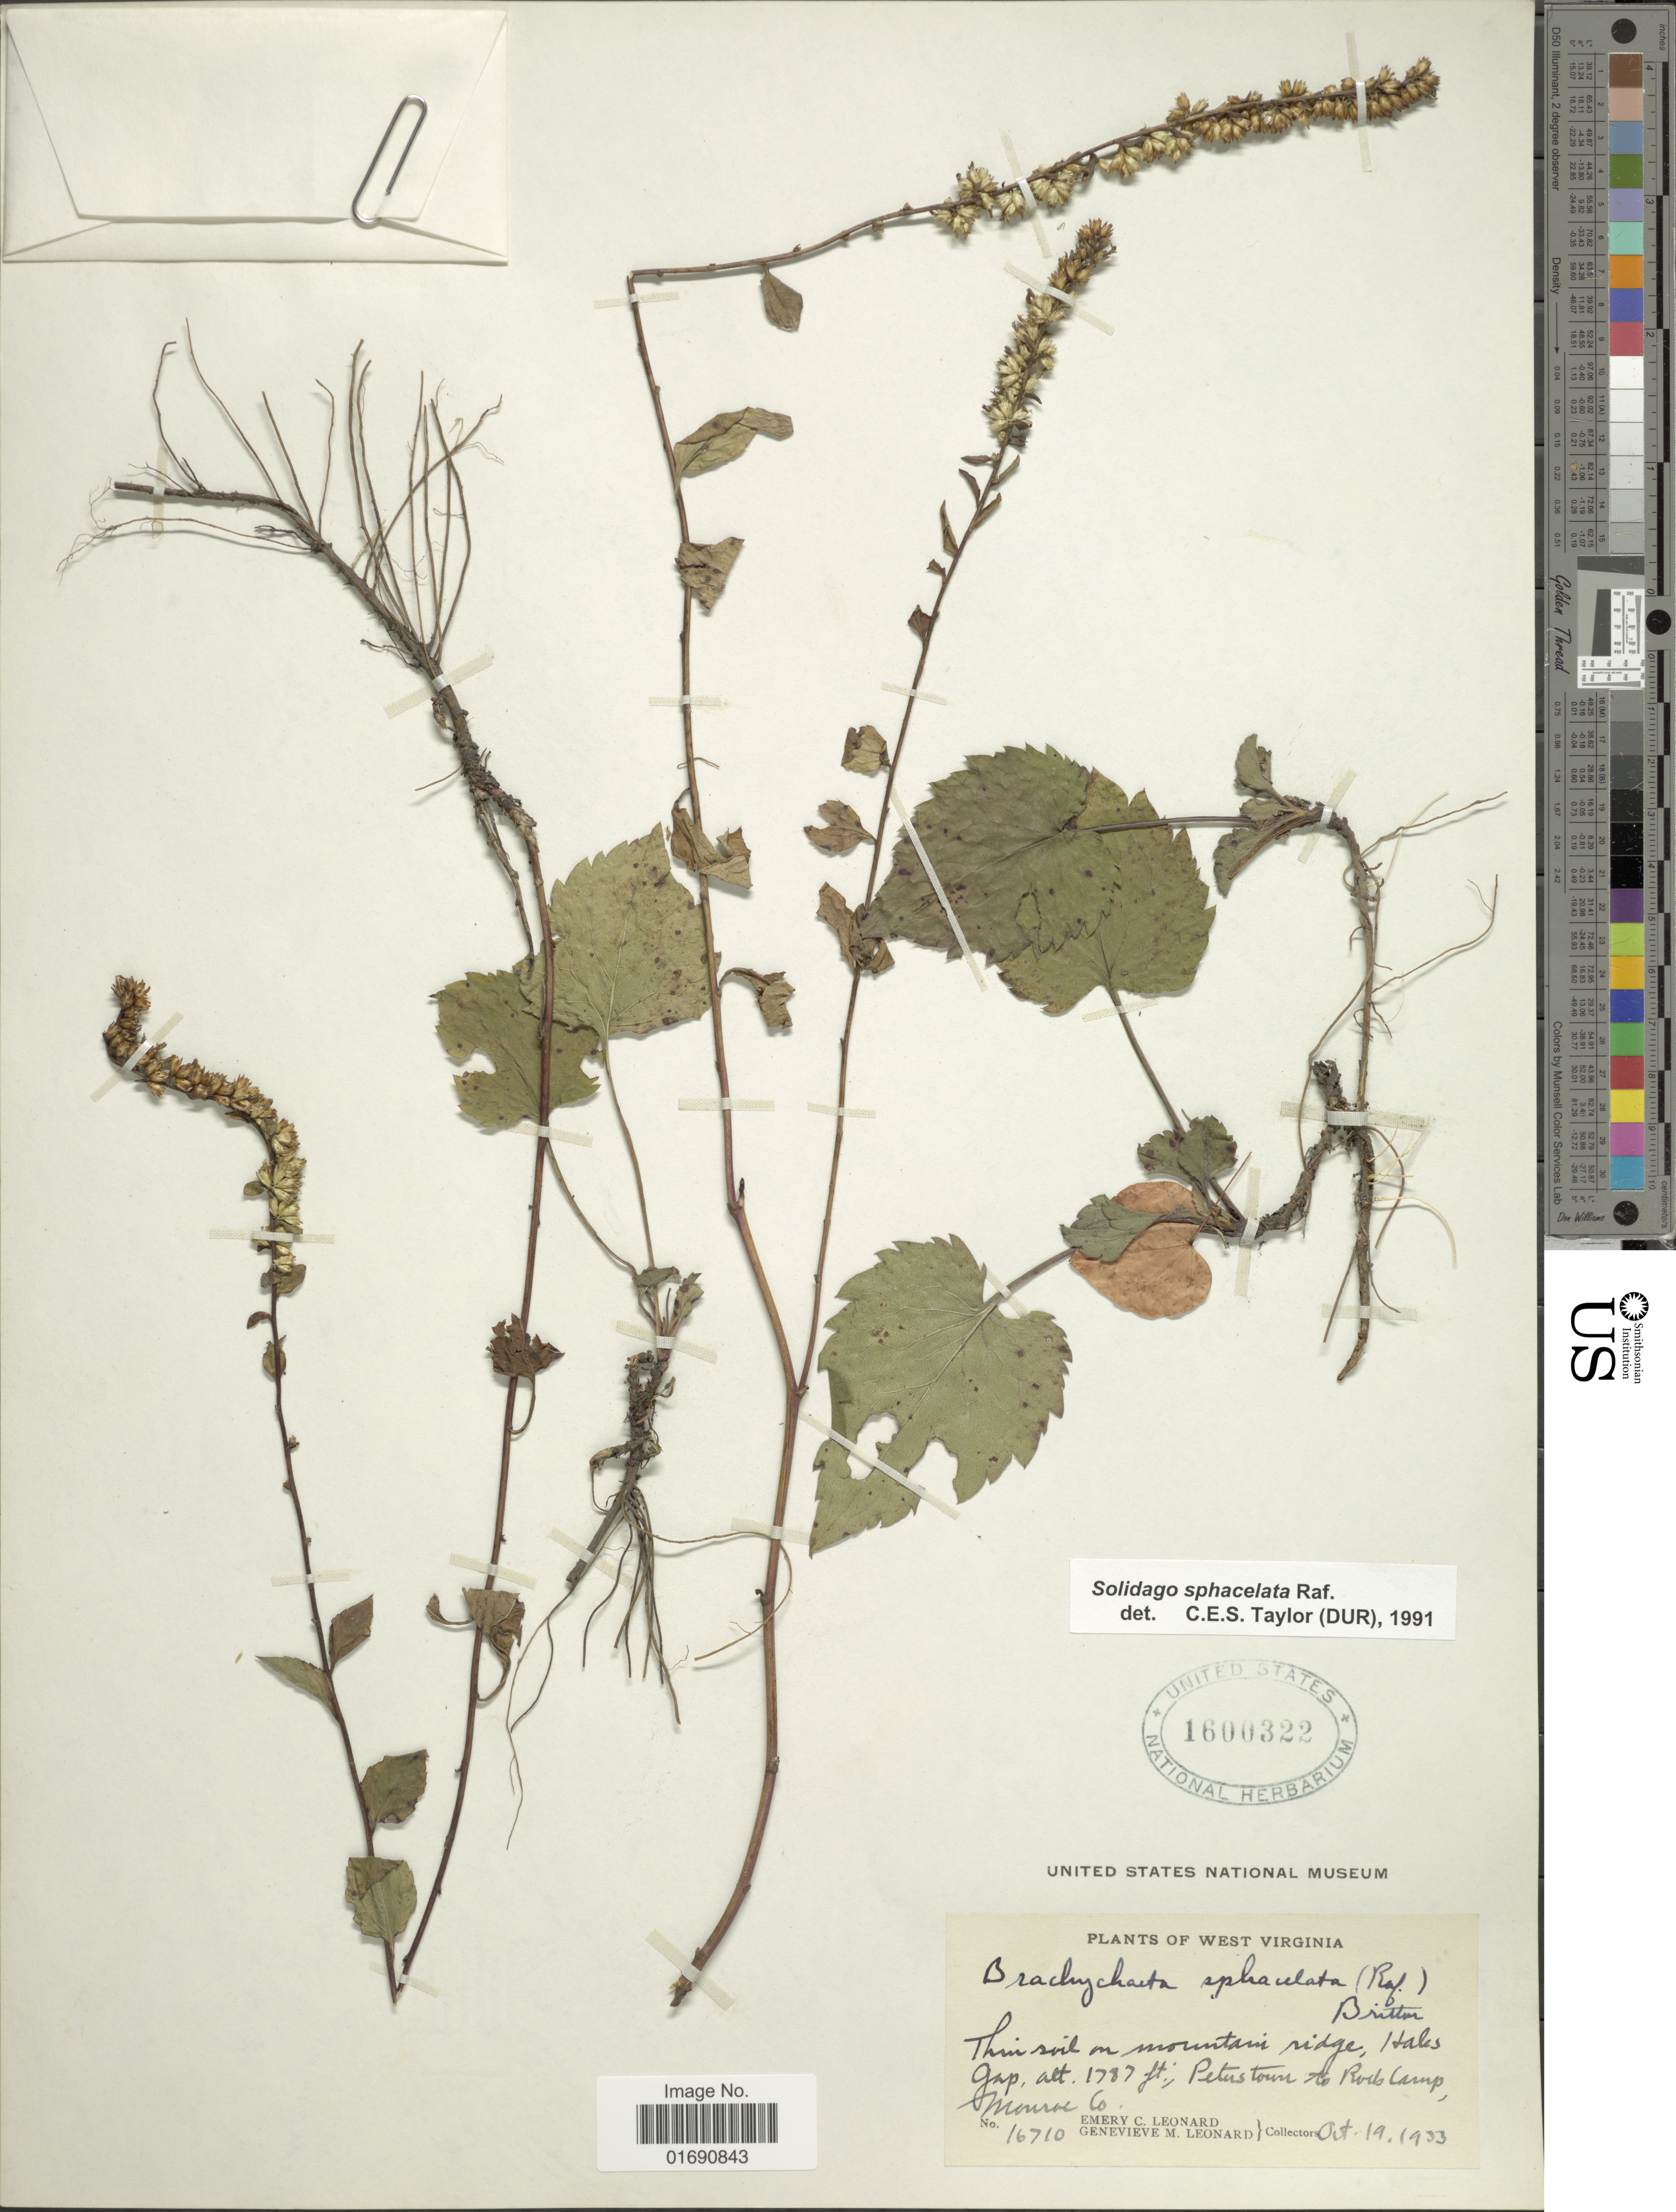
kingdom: Plantae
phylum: Tracheophyta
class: Magnoliopsida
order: Asterales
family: Asteraceae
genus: Solidago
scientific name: Solidago sphacelata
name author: Raf.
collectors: E. C. Leonard & G. M. Leonard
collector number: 16710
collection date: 1933-10-19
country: United States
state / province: West Virginia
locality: Thin soil on mountains ridge, Hales Gap; Petrus tun to Rocks Camp, Monroe Co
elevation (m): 545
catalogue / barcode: US 1600322